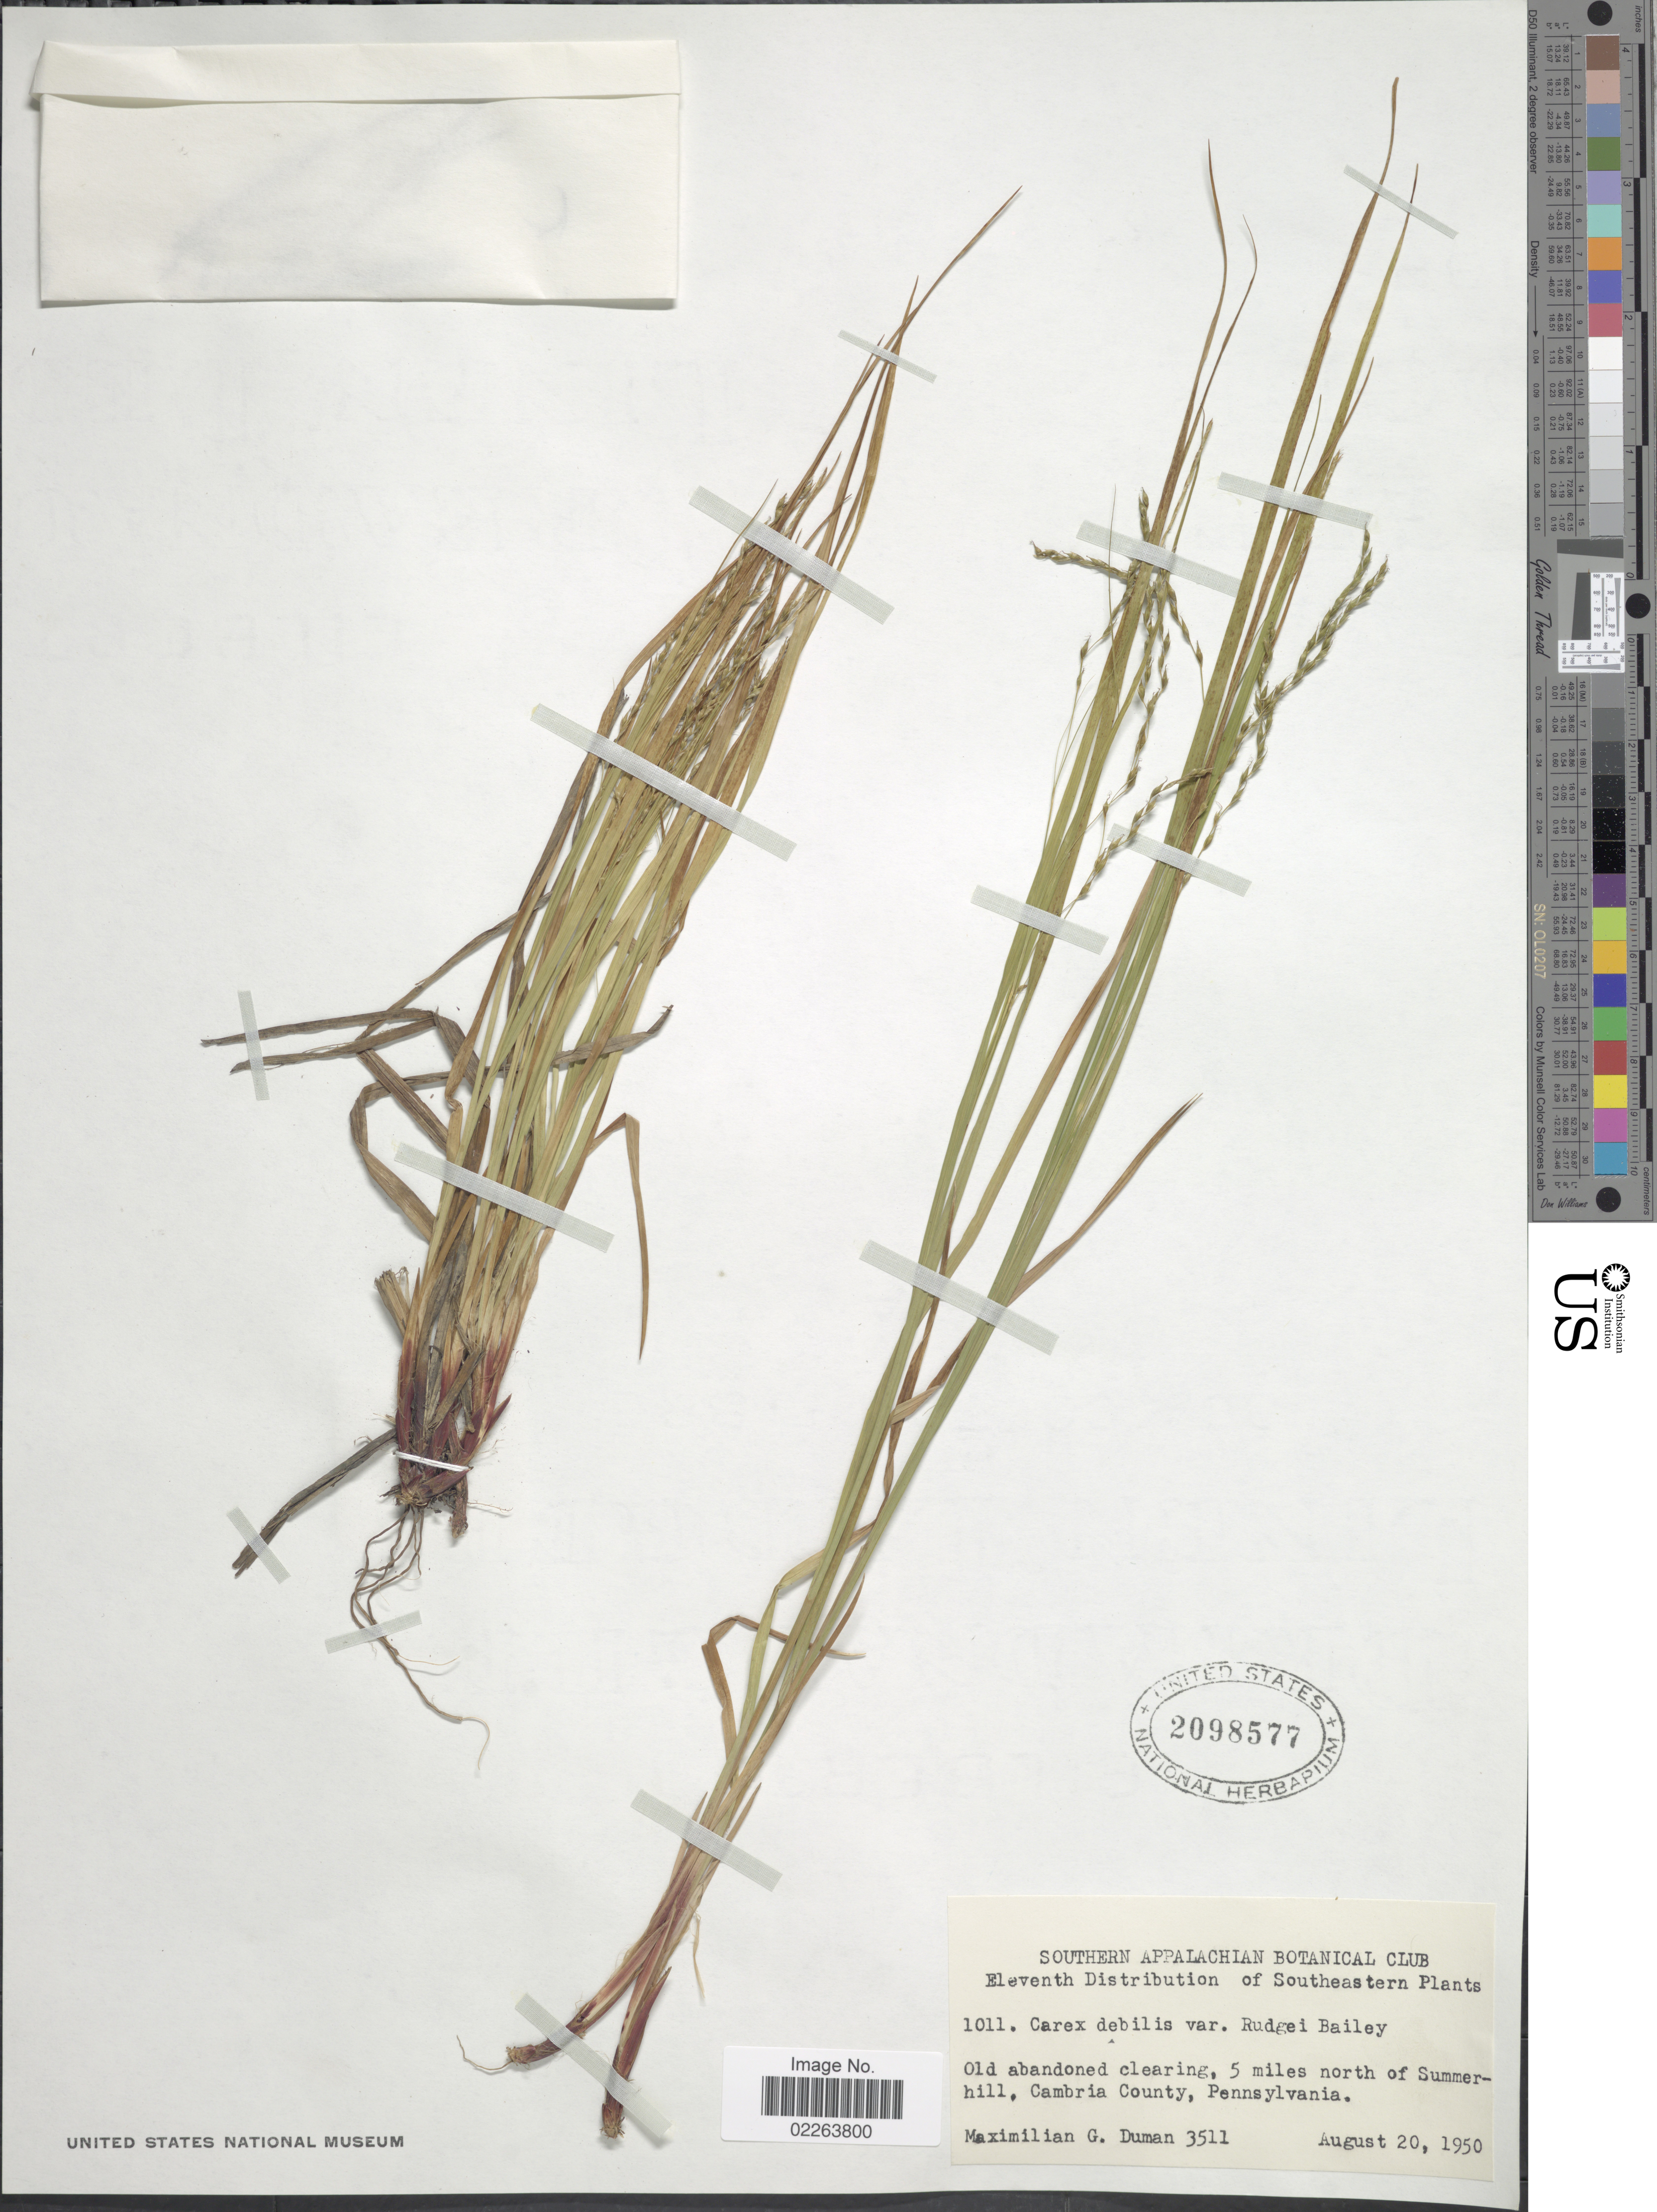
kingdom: Plantae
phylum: Tracheophyta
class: Liliopsida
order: Poales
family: Cyperaceae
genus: Carex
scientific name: Carex flexuosa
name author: Muhl. ex Willd.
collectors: M. Duman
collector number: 3511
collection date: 1950-08-20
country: United States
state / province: Pennsylvania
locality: Old abandoned clearing, 5 miles north of Summerhill, Cambria County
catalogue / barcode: US 2098577